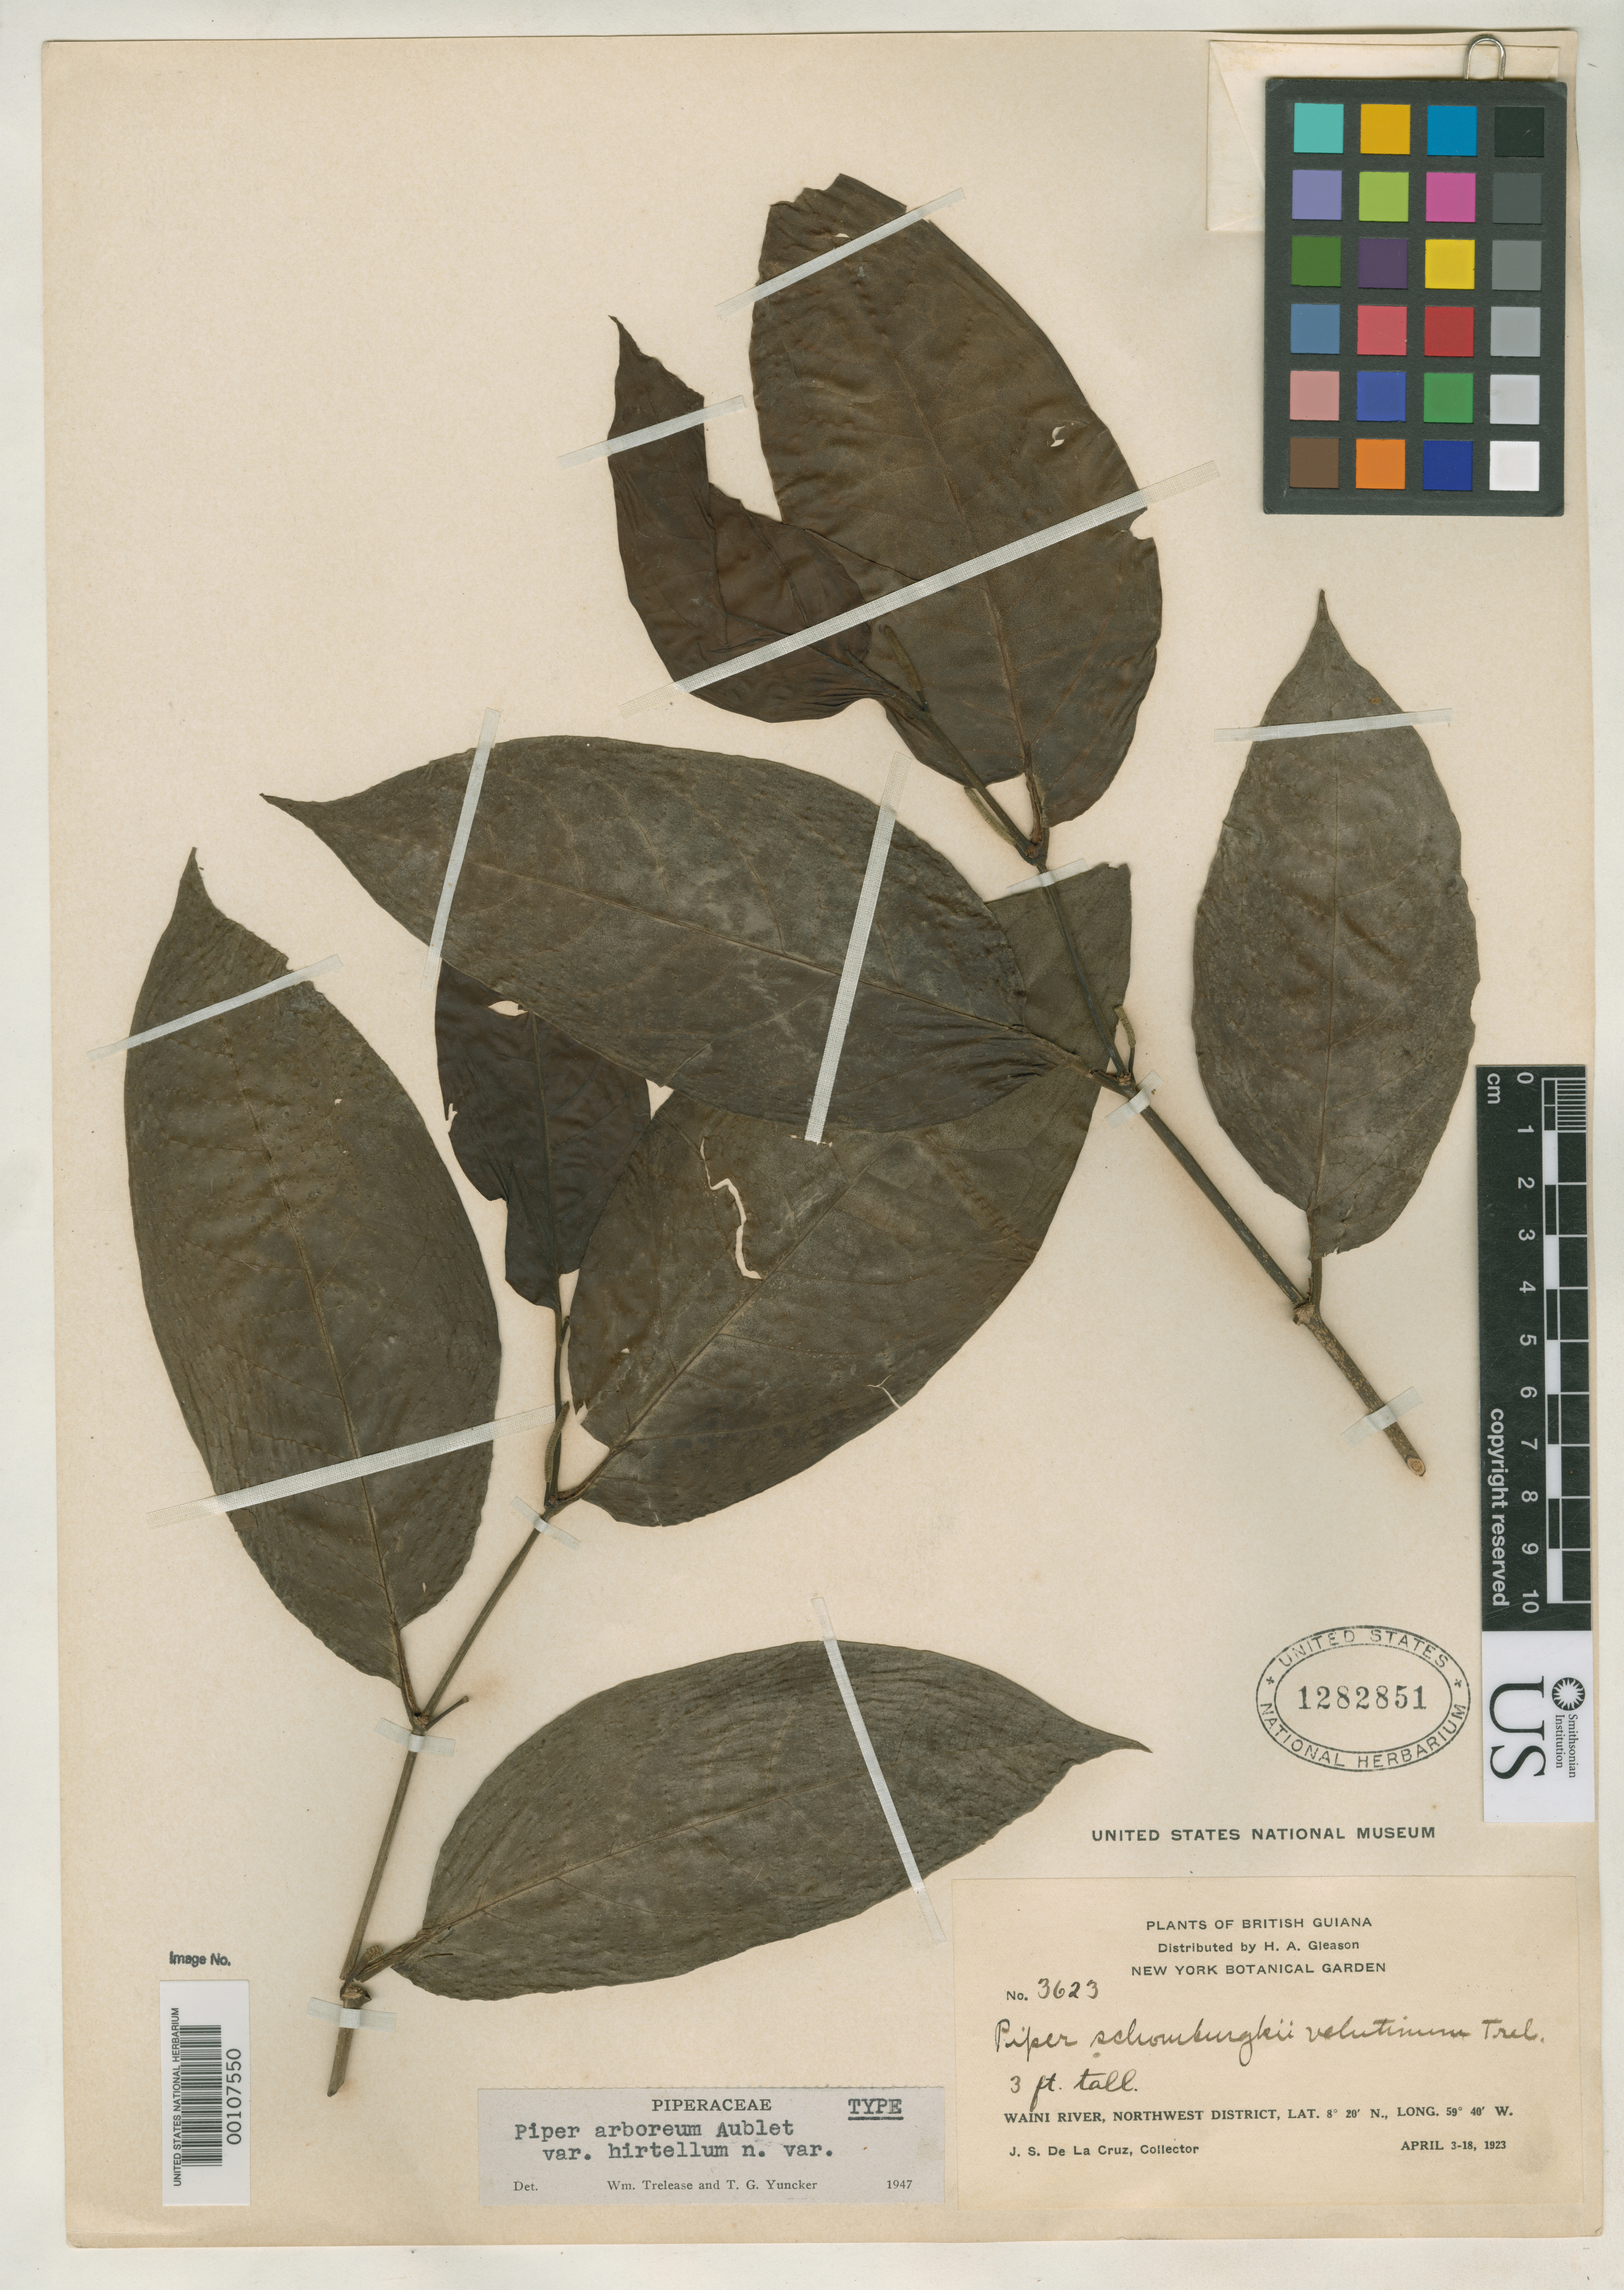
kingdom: Plantae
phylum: Tracheophyta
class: Magnoliopsida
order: Piperales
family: Piperaceae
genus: Piper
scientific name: Piper arboreum var. hirtellum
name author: Yunck.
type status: Holotype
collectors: J. S. de la Cruz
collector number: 3623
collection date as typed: Apr 1923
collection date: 1923-04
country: Guyana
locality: Waini River. North West.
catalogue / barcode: US 1282851